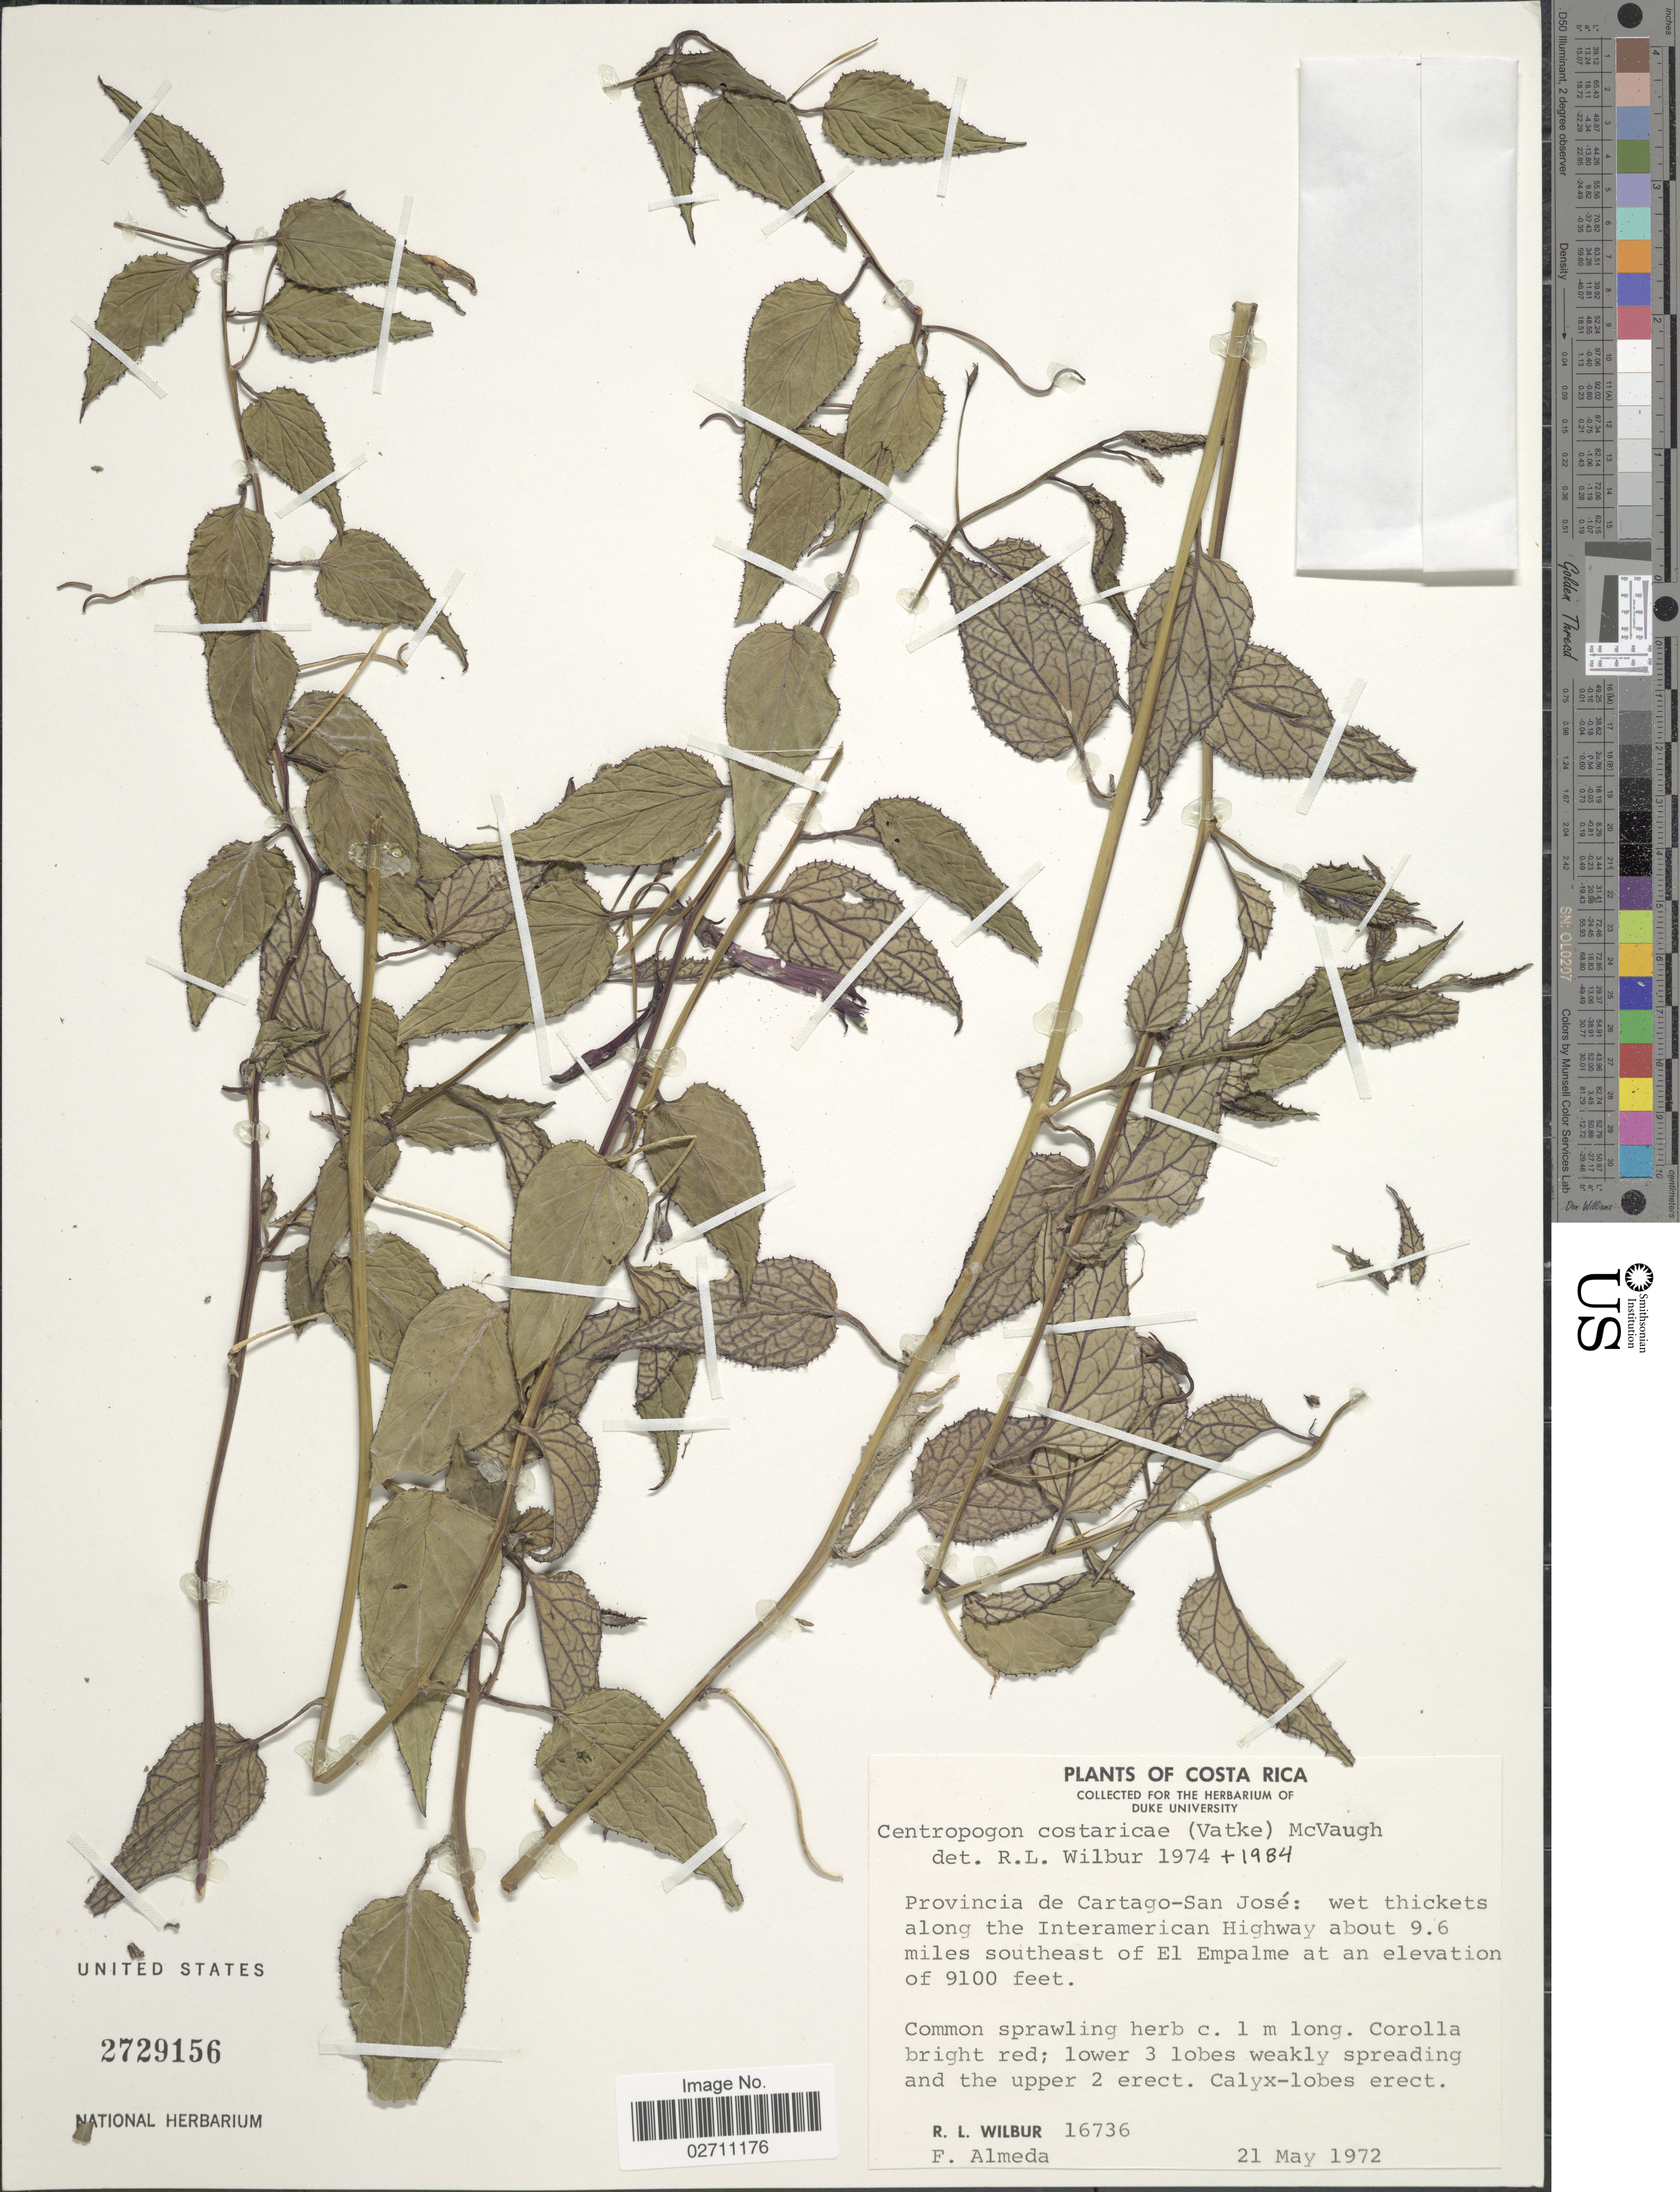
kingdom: Plantae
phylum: Tracheophyta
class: Magnoliopsida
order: Asterales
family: Campanulaceae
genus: Centropogon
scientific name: Centropogon costaricae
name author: (Vatke) McVaugh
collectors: R. L. Wilbur & F. Almeda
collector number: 16736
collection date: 1972-05-21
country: Costa Rica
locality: Provincia de Cartago-San Jose: wet thickets along the Interamerican Highway about 9.6 miles southeast of El Empalme.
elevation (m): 2774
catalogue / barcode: US 2729156